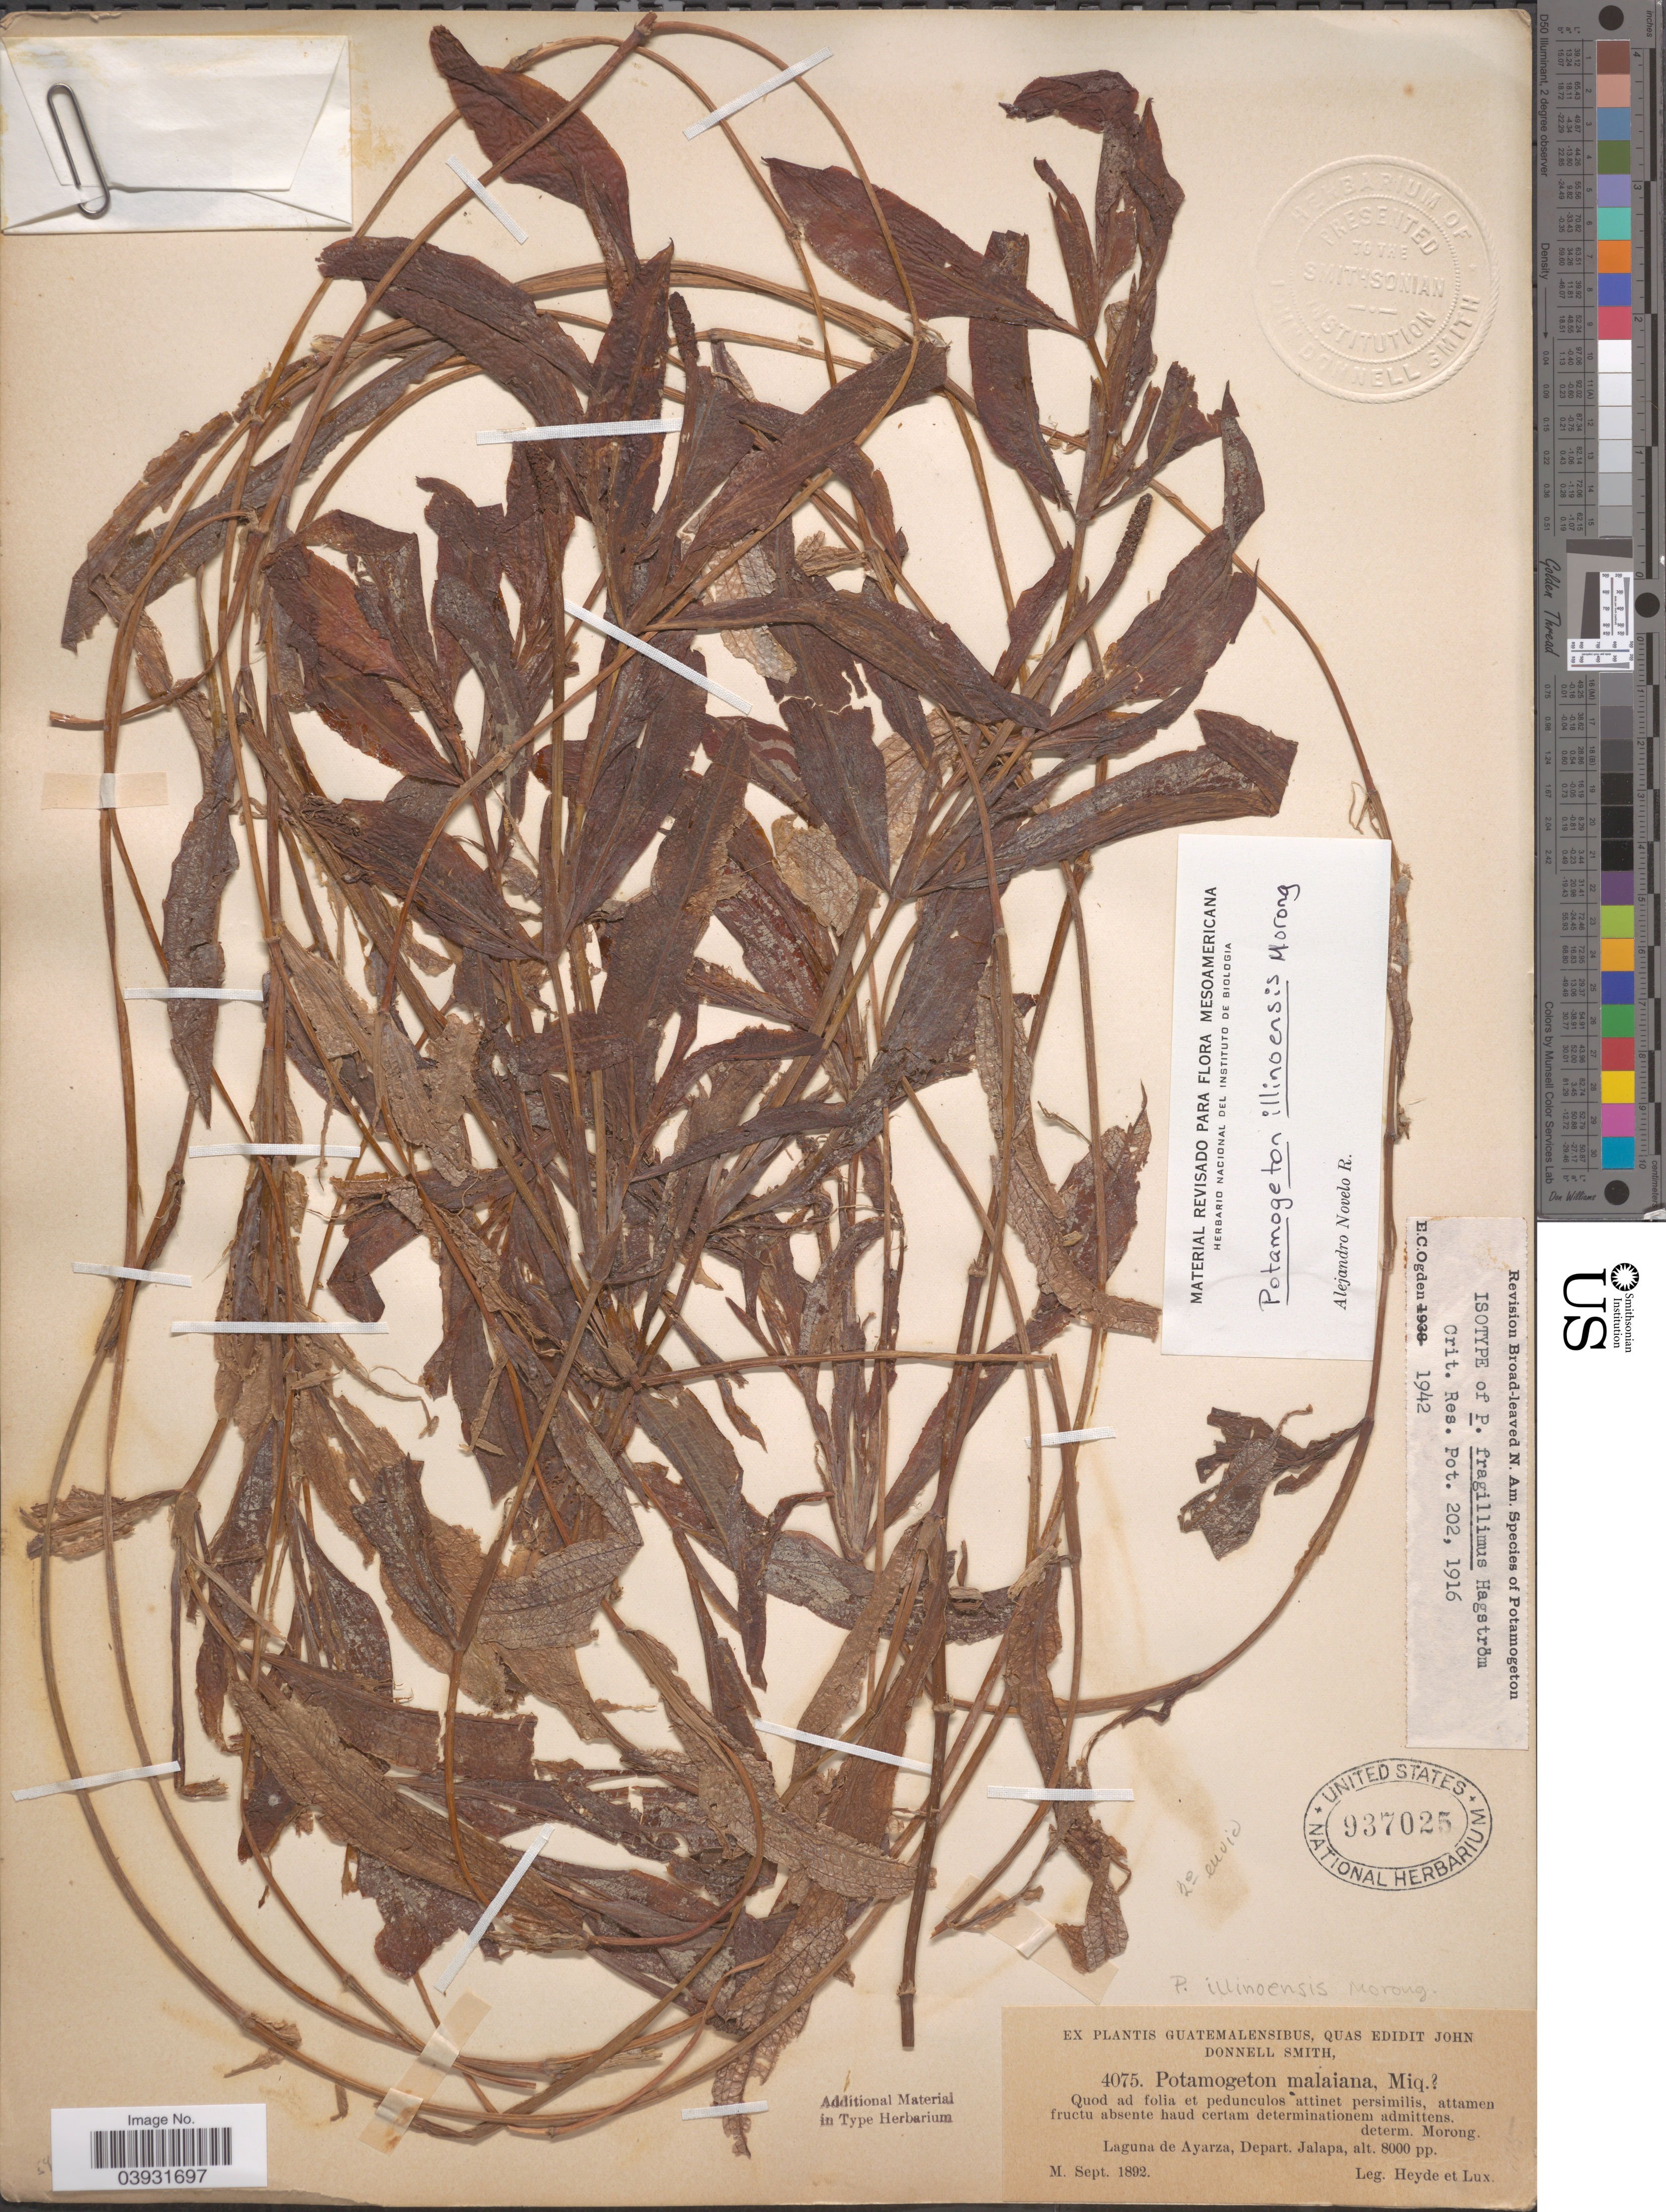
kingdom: Plantae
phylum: Tracheophyta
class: Liliopsida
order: Alismatales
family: Potamogetonaceae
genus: Potamogeton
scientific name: Potamogeton illinoensis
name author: Morong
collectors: Heyde & Lux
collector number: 4075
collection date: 1892-09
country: Guatemala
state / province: Jalapa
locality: Laguna de Ayarza, Depart. Jalapa.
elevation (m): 2438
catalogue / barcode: US 937025